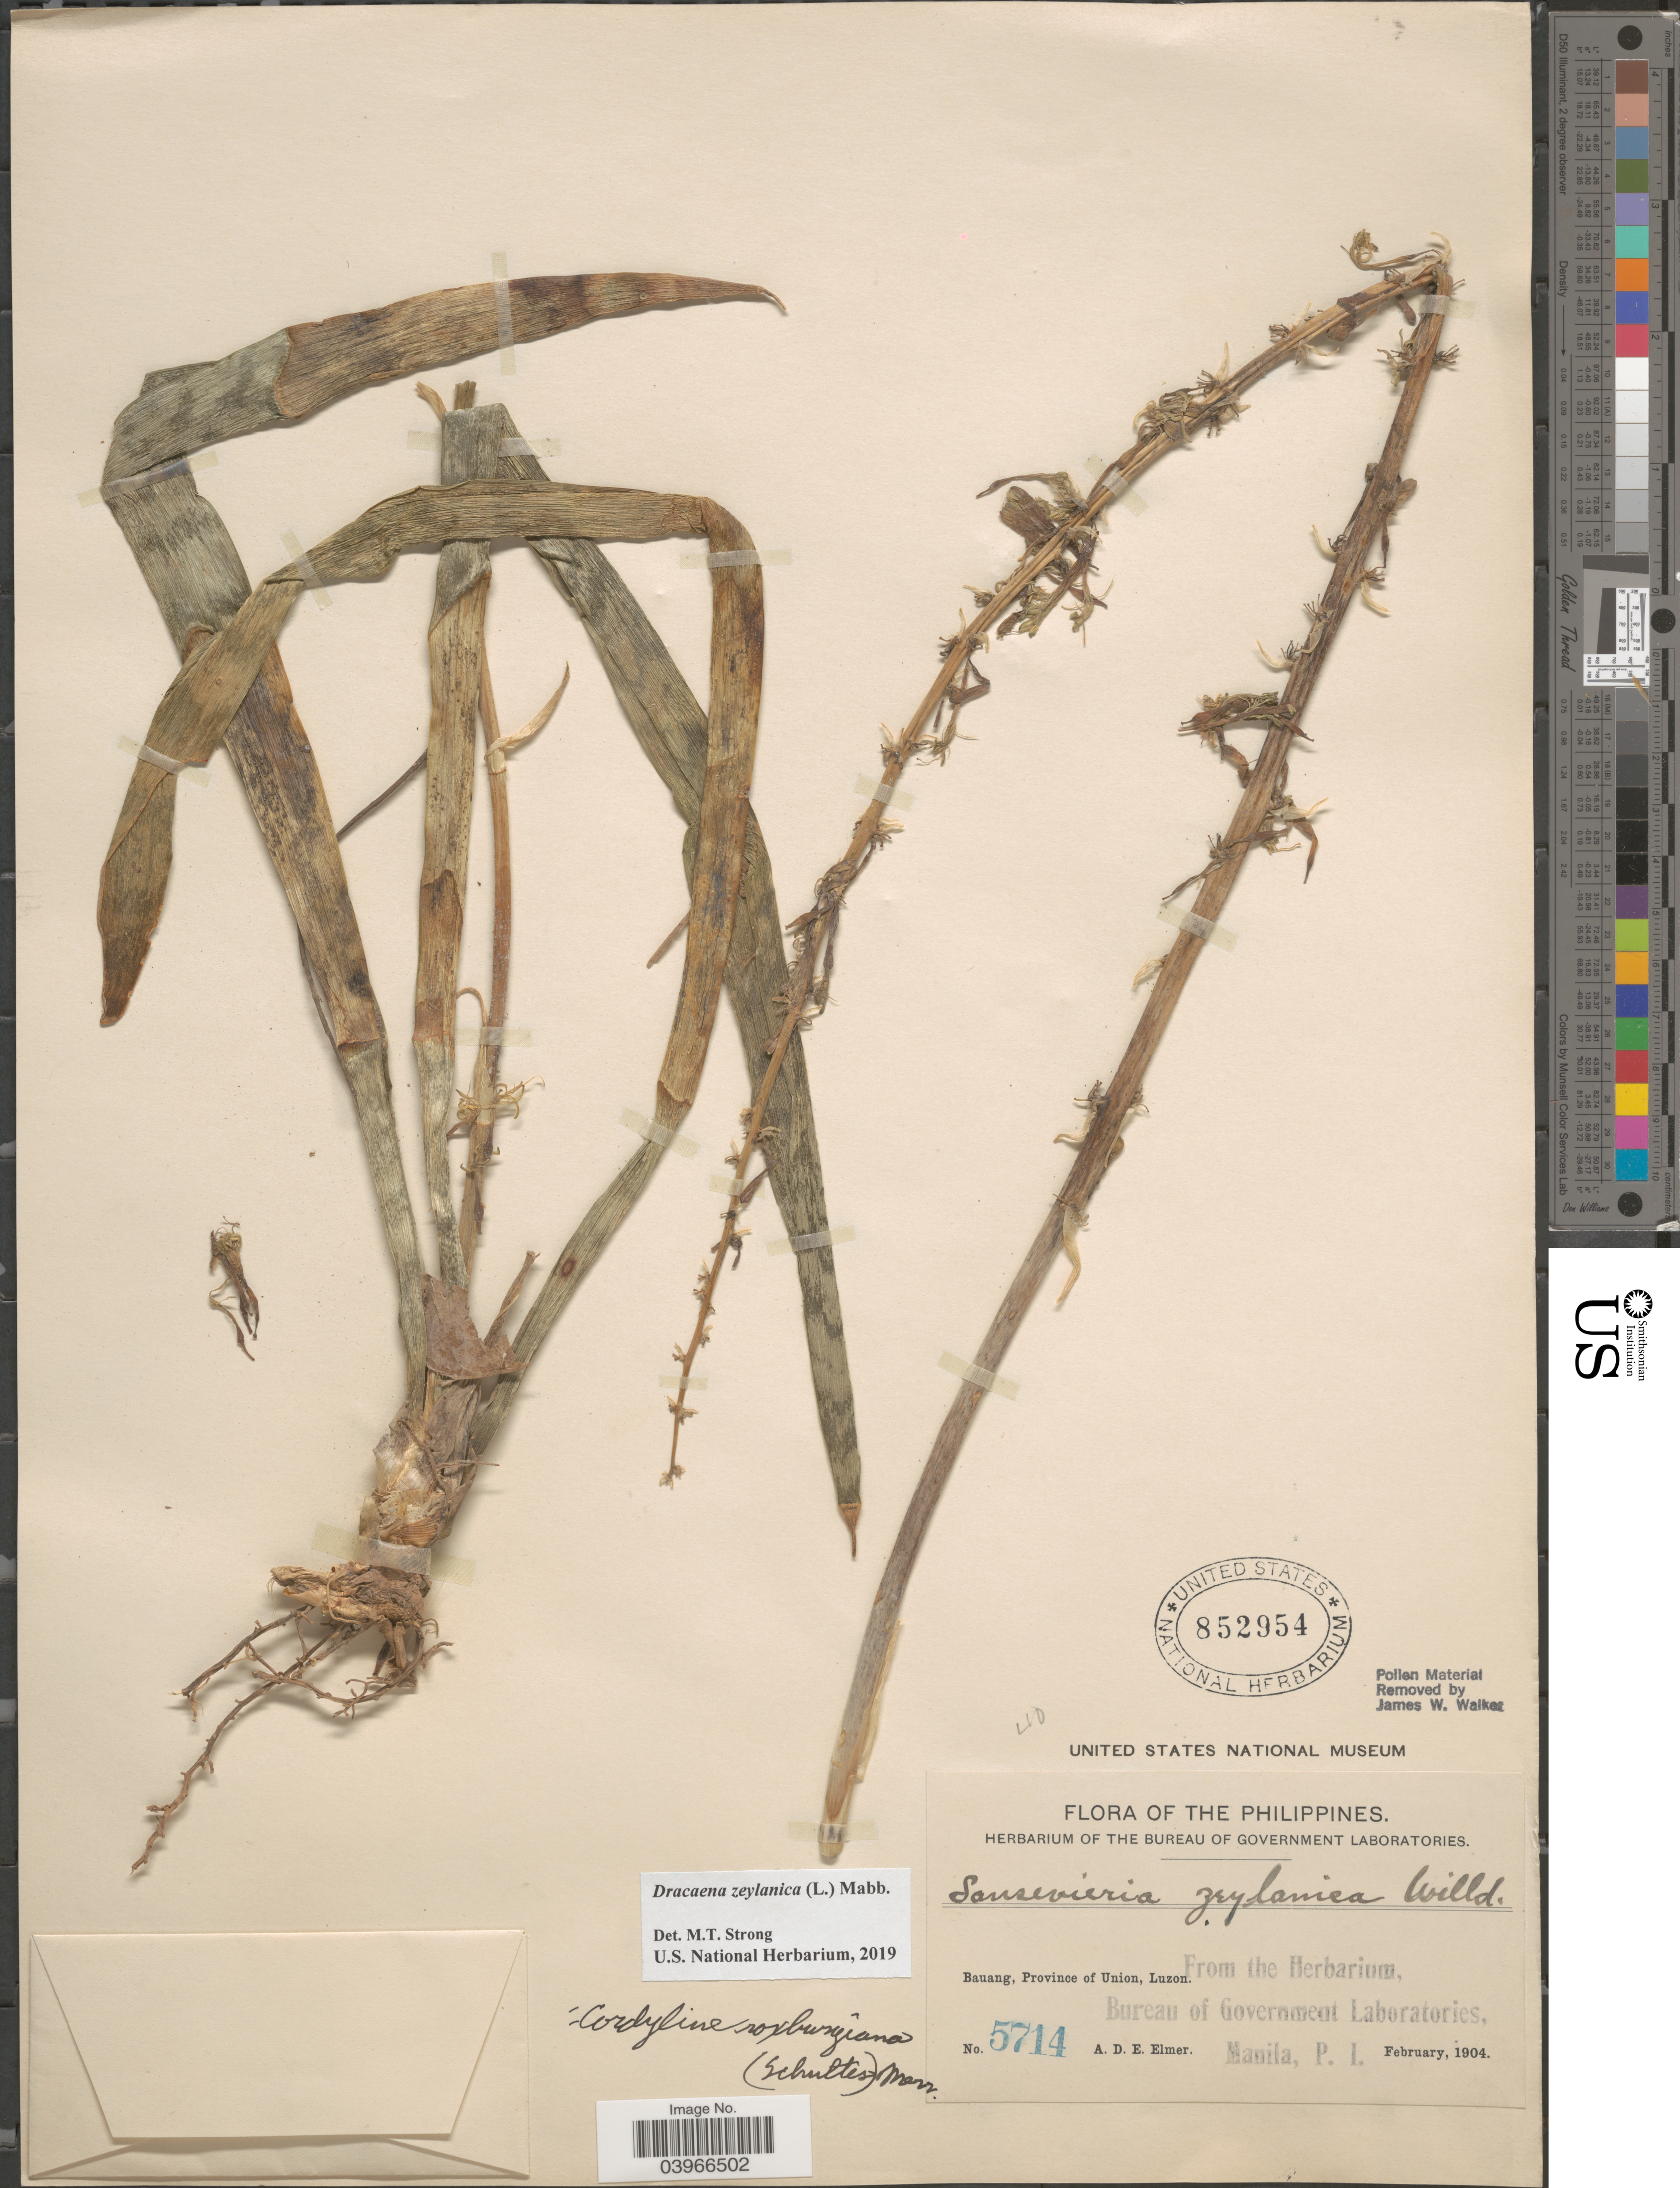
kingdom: Plantae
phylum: Tracheophyta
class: Liliopsida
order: Asparagales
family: Asparagaceae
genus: Dracaena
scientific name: Dracaena zeylanica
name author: (L.) Mabb.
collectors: A. D. E. Elmer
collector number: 5714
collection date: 1904-02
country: Philippines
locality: Bauang, Province of Union, Luzon.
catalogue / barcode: US 852954